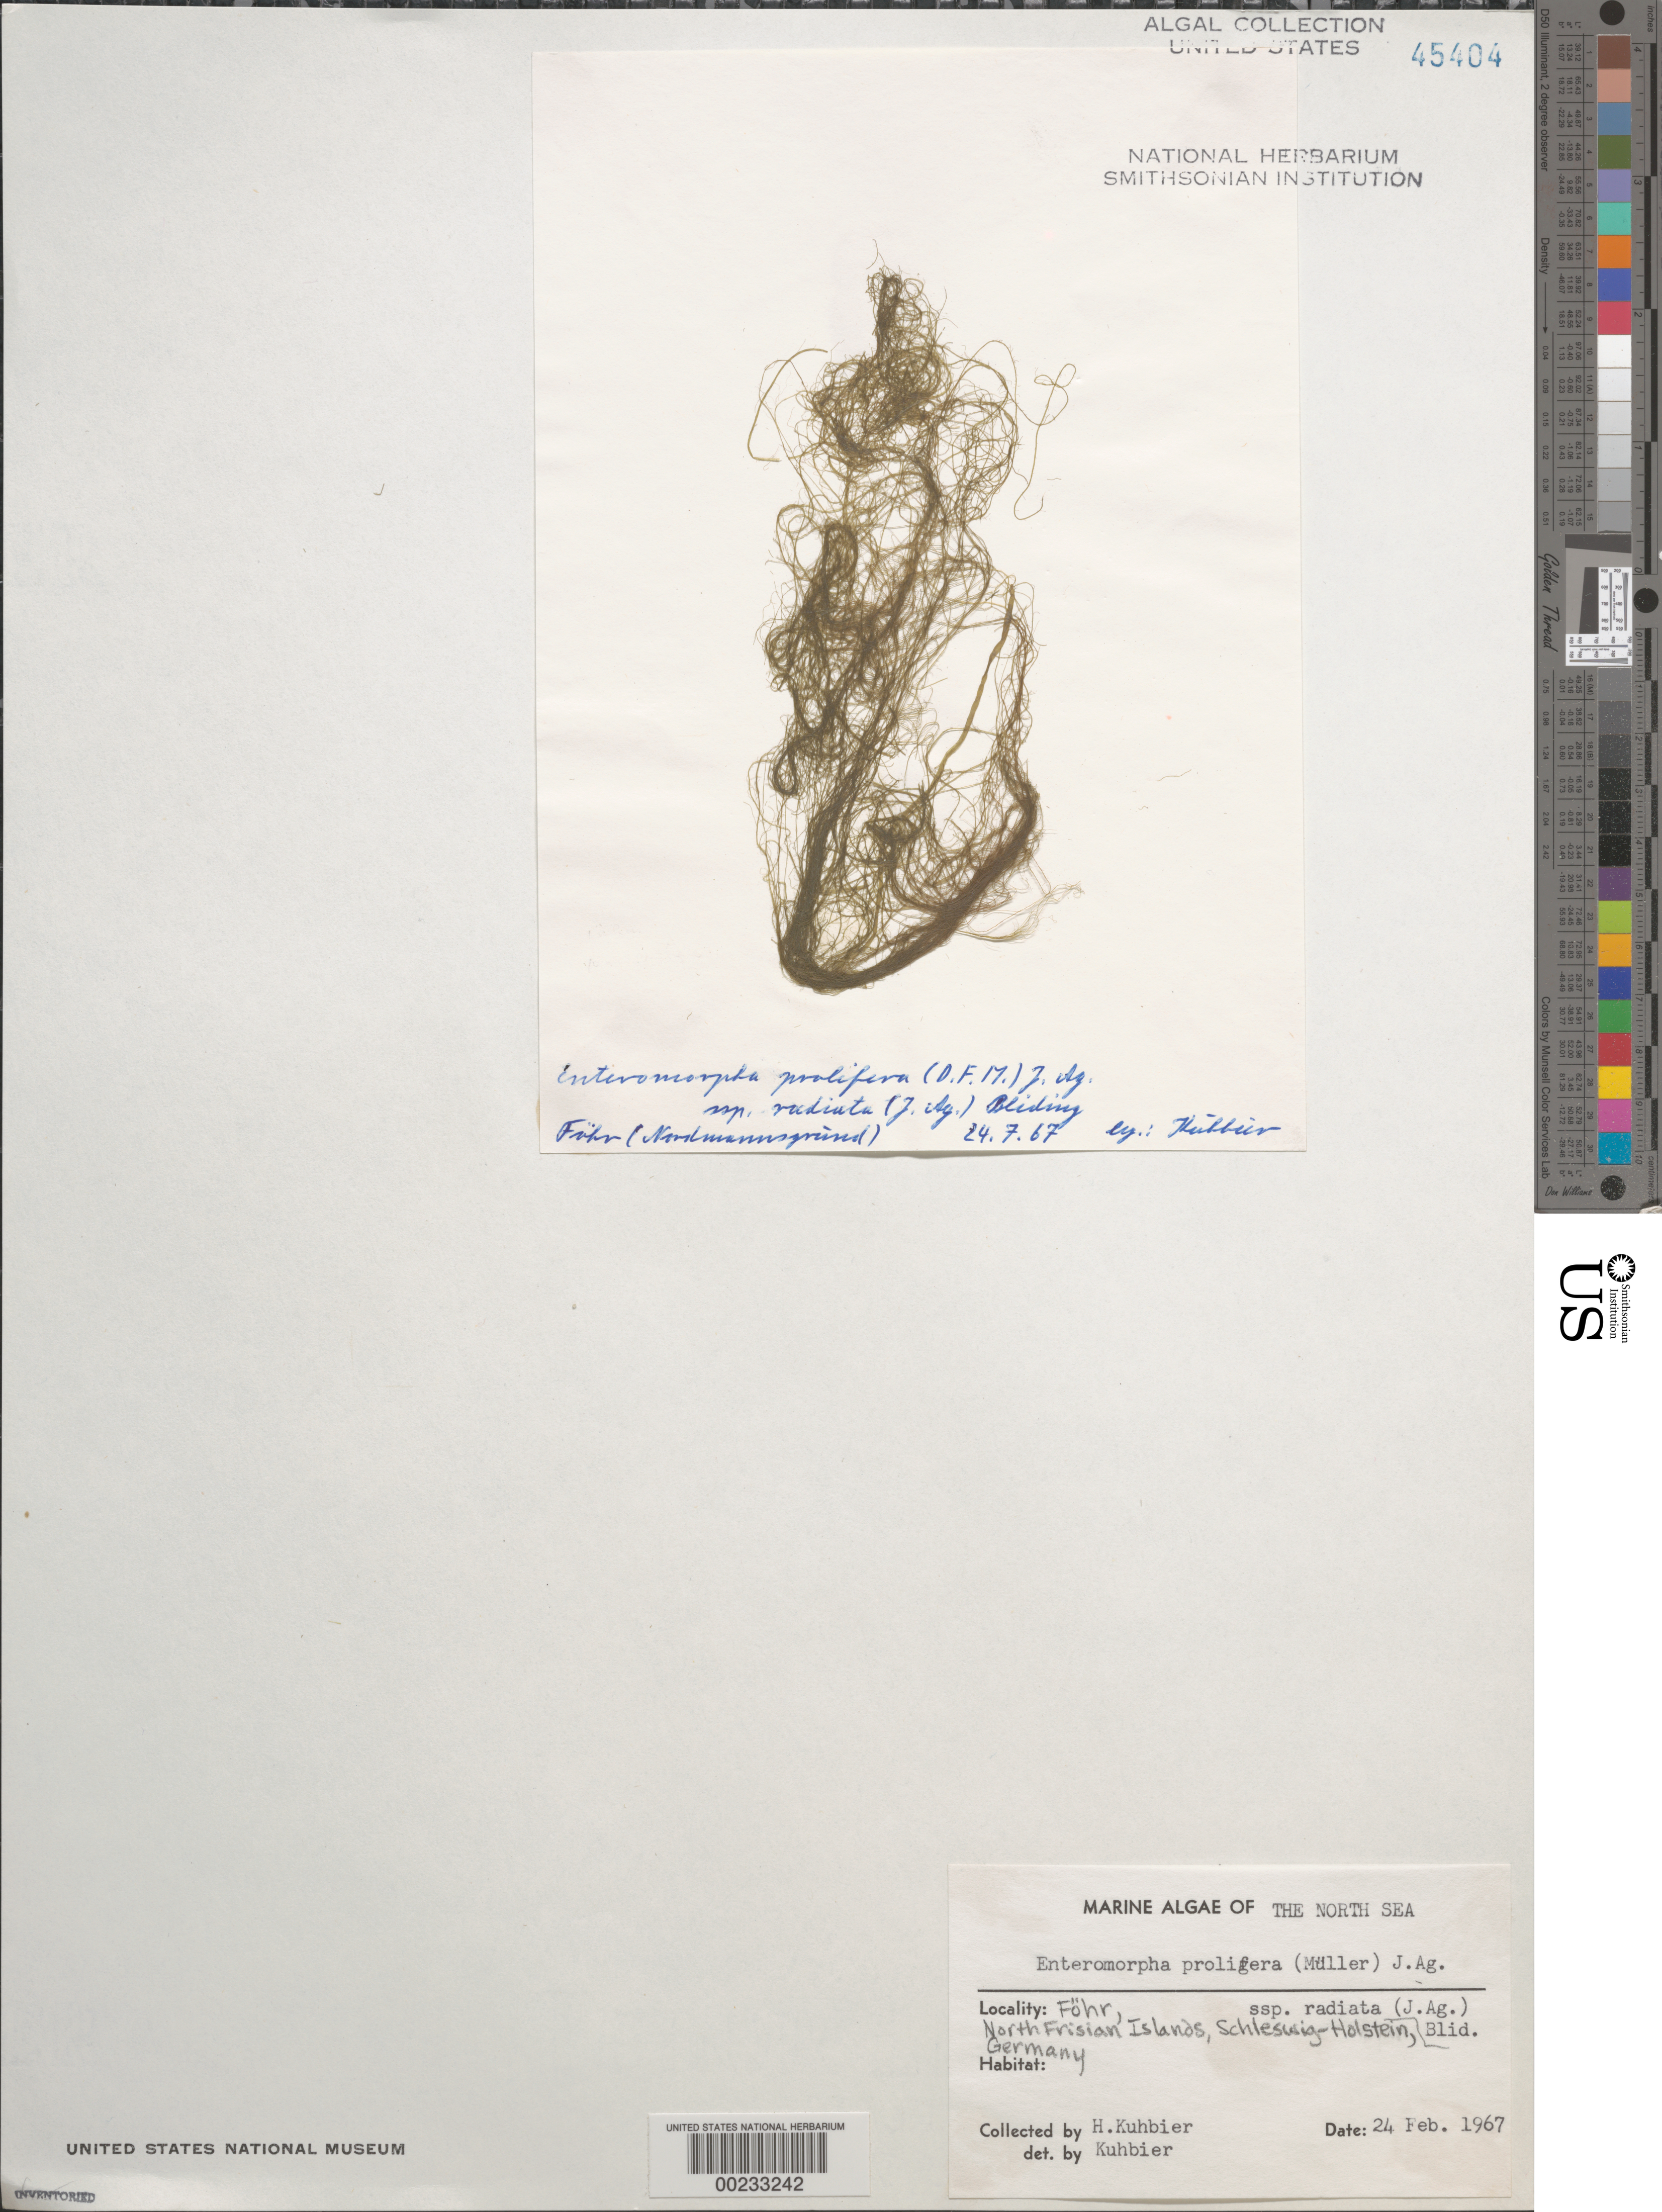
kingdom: Plantae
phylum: Chlorophyta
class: Ulvophyceae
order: Ulvales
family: Ulvaceae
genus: Ulva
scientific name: Ulva prolifera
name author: O.F. Müller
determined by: Algae name updating Project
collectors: H. Kuhbier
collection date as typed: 24 Feb 1967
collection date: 1967-02-24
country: Germany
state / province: Schleswig-Holstein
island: Fohr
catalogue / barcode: US 45404